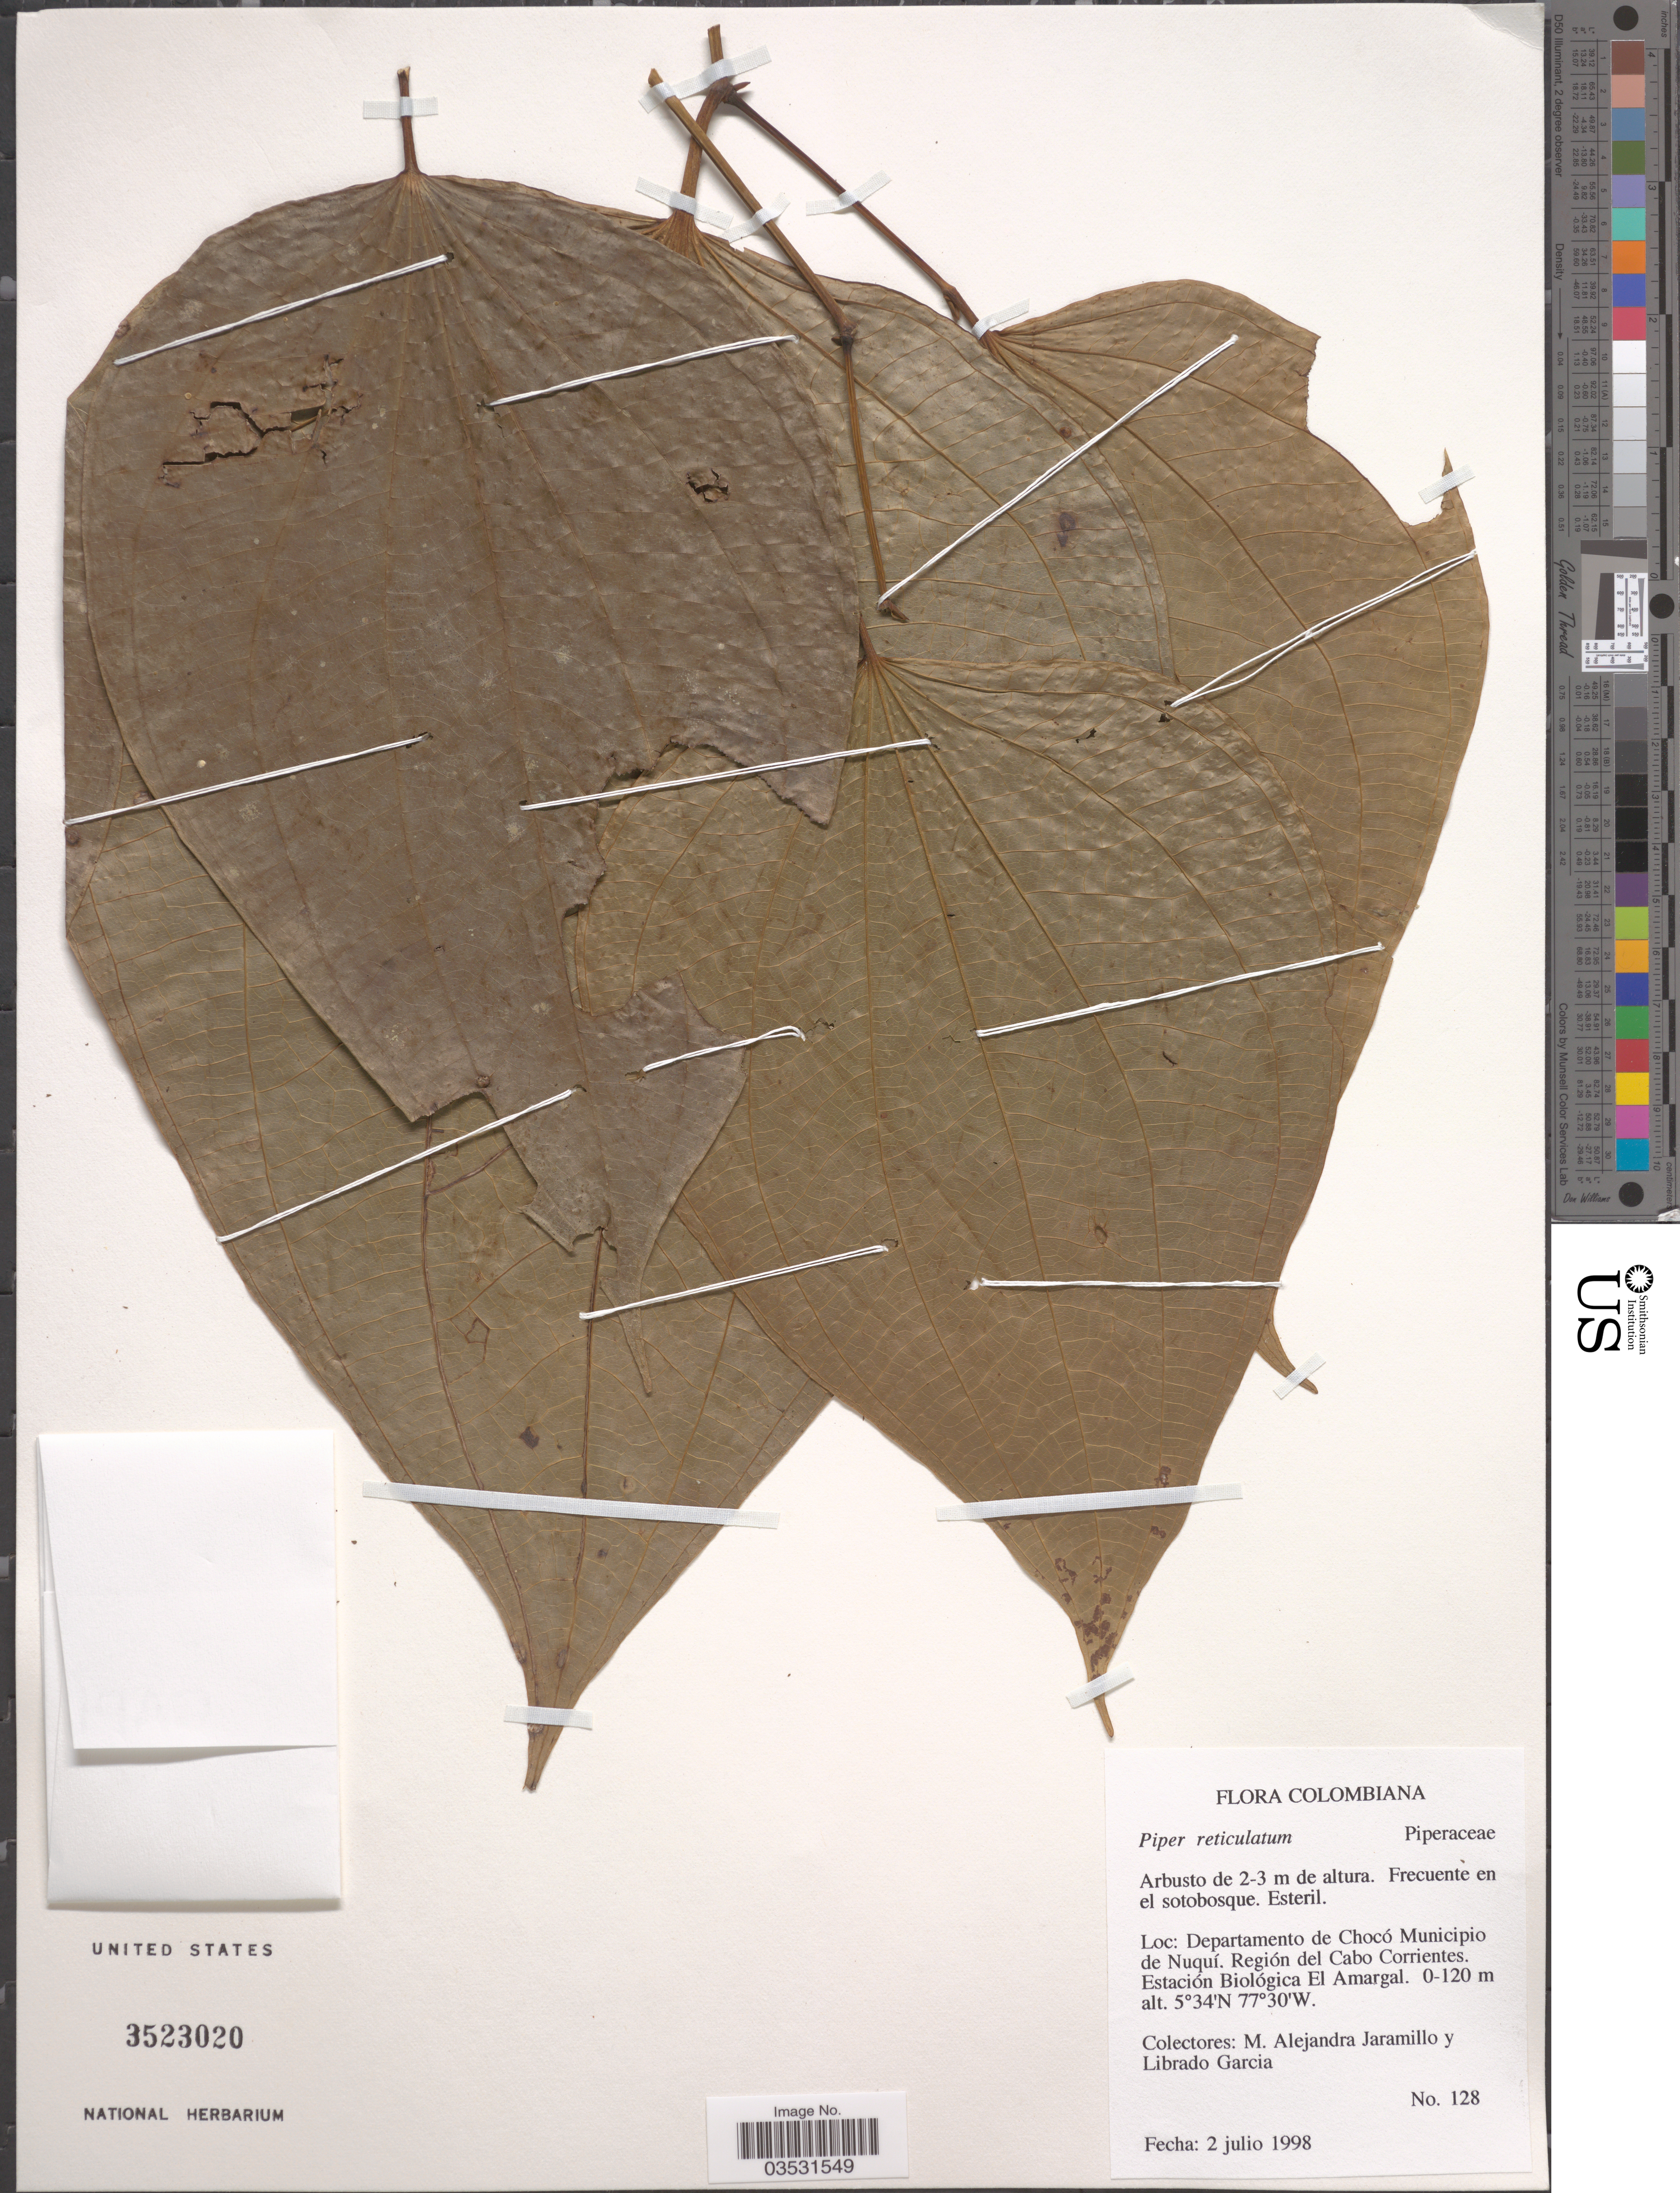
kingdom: Plantae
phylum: Tracheophyta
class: Magnoliopsida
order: Piperales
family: Piperaceae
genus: Piper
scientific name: Piper reticulatum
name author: L.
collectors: M. A. Jaramillo & L. Garcia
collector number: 128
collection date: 1998-07-02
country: Colombia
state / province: Chocó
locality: Departamento de Chocó Municipio de Nuquí. Región del Cabo Corrientes. Estación Biológica El Amargal.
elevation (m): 0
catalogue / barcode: US 3523020